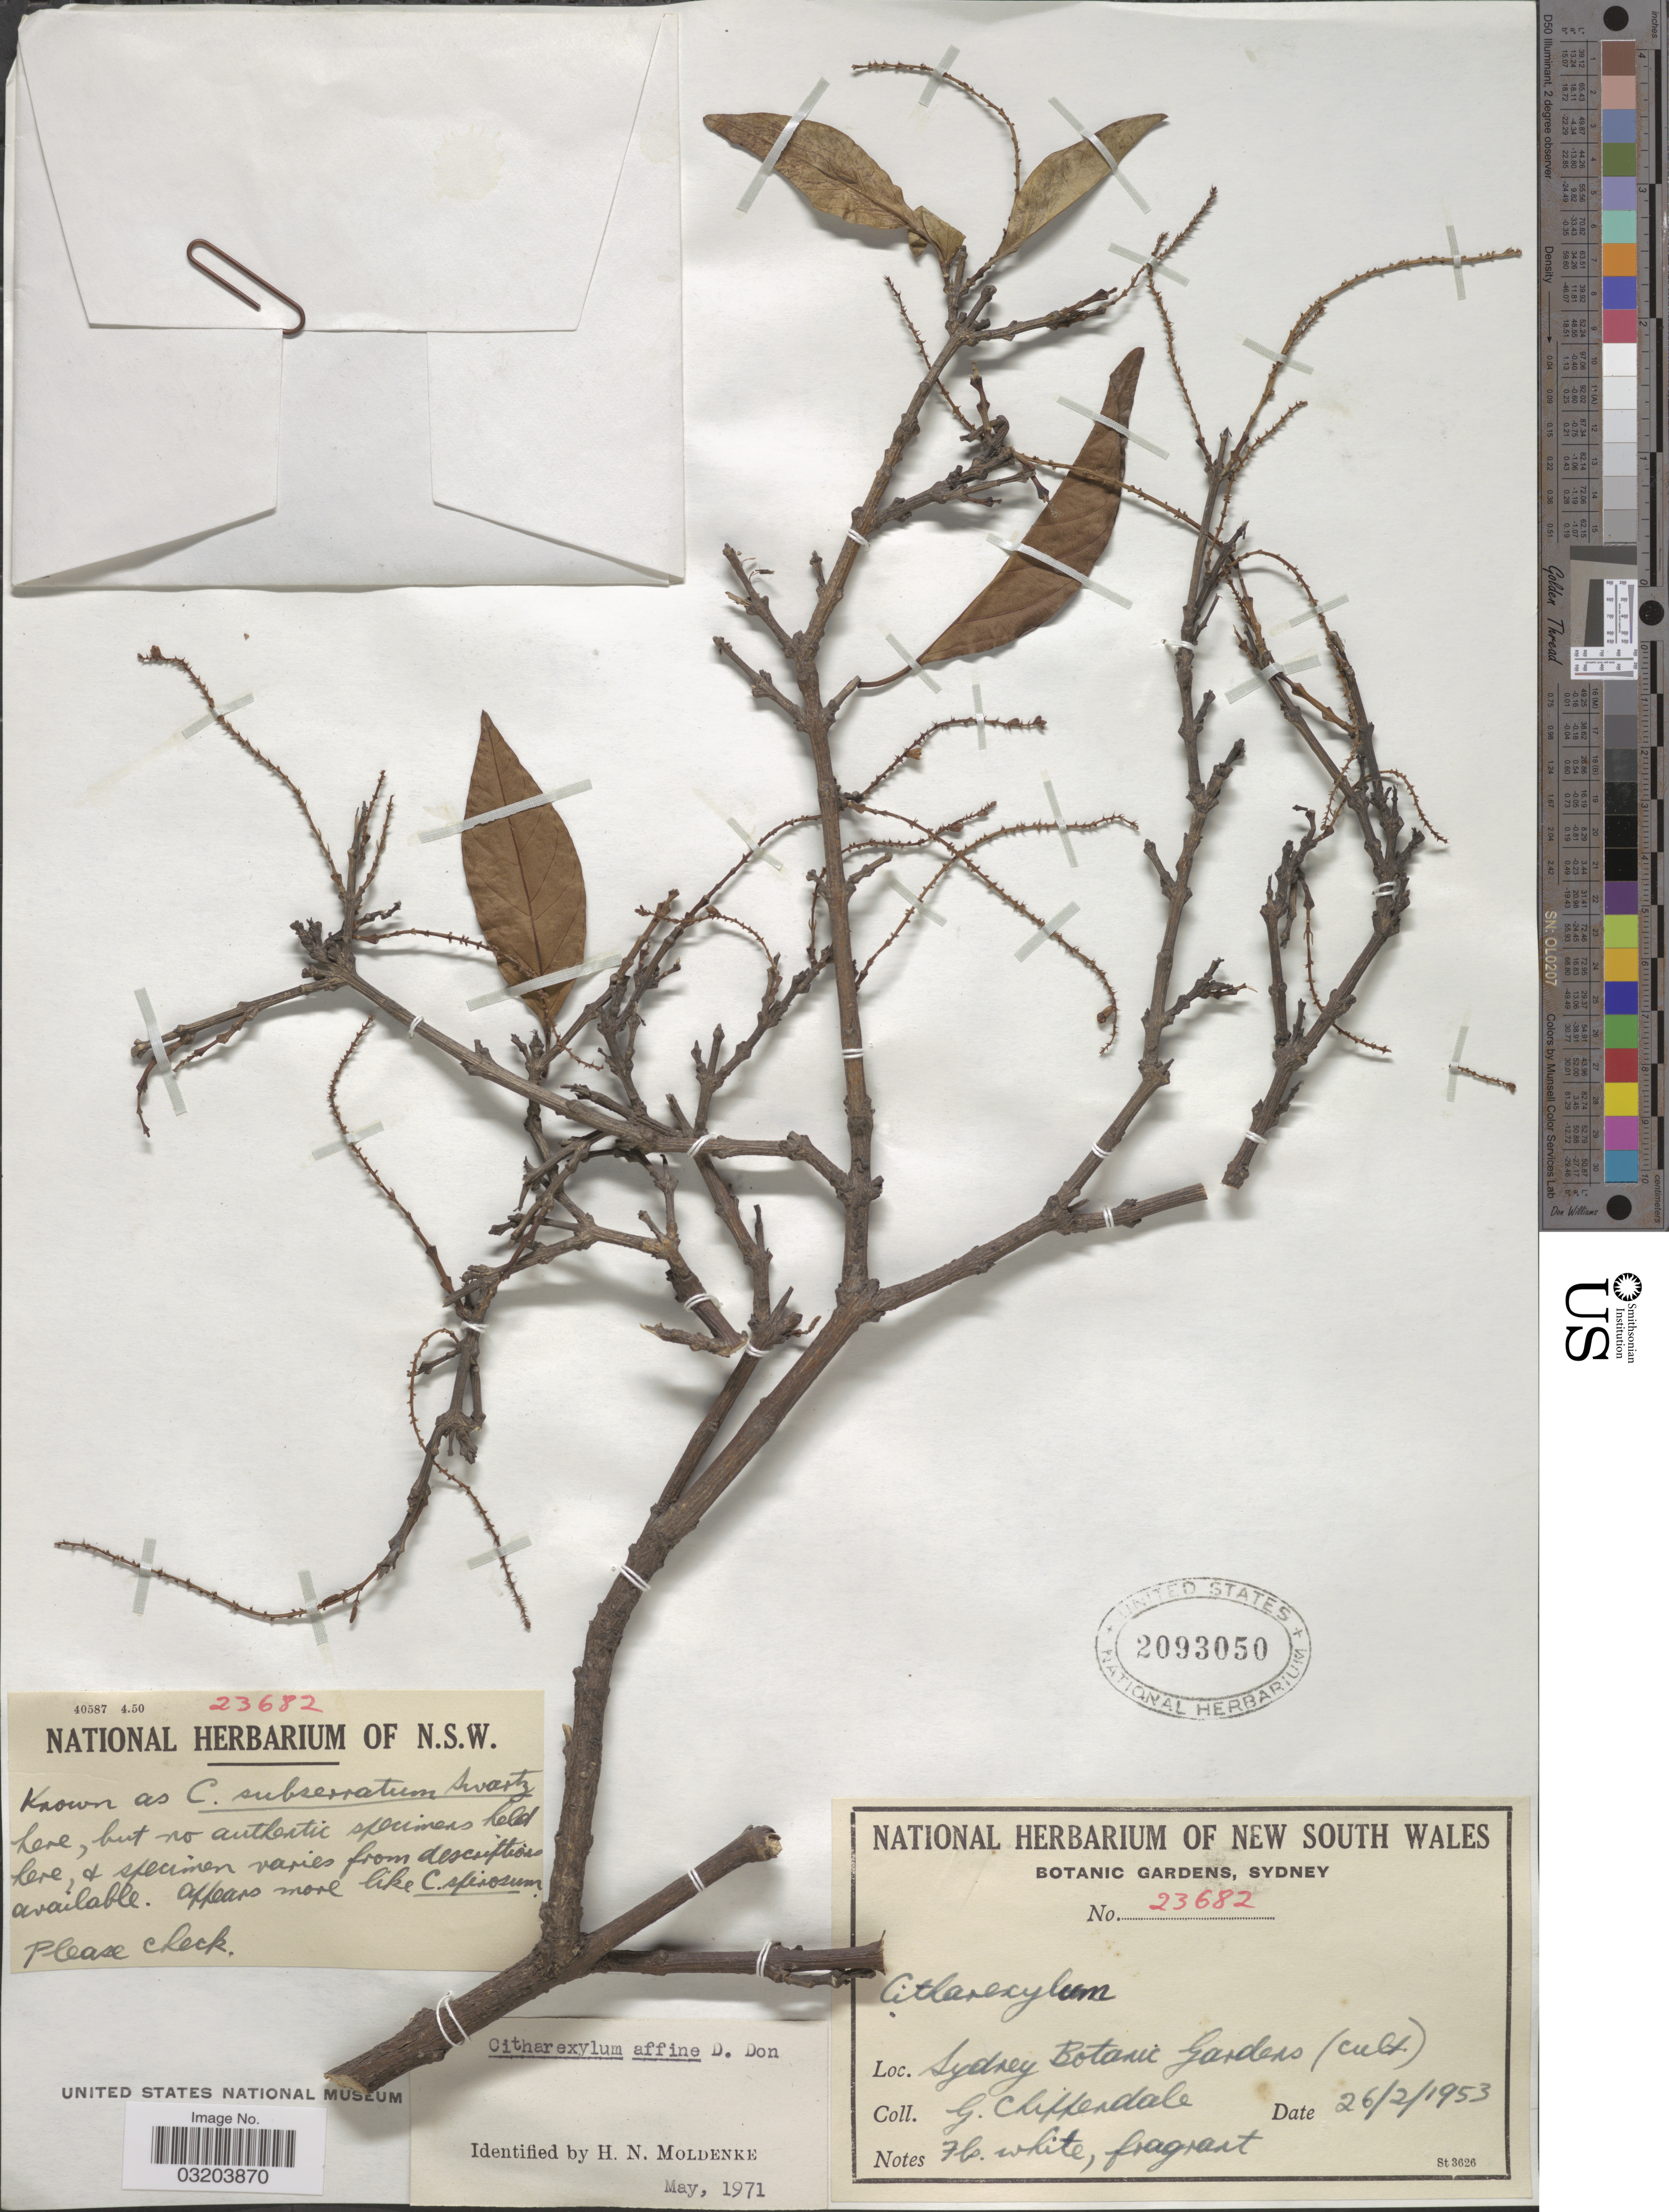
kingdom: Plantae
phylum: Tracheophyta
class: Magnoliopsida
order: Lamiales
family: Verbenaceae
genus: Citharexylum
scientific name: Citharexylum affine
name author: D. Don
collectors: G. Chiffendale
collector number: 23682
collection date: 1953-02-26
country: Australia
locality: Sydney Botanic Gardens.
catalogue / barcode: US 2093050